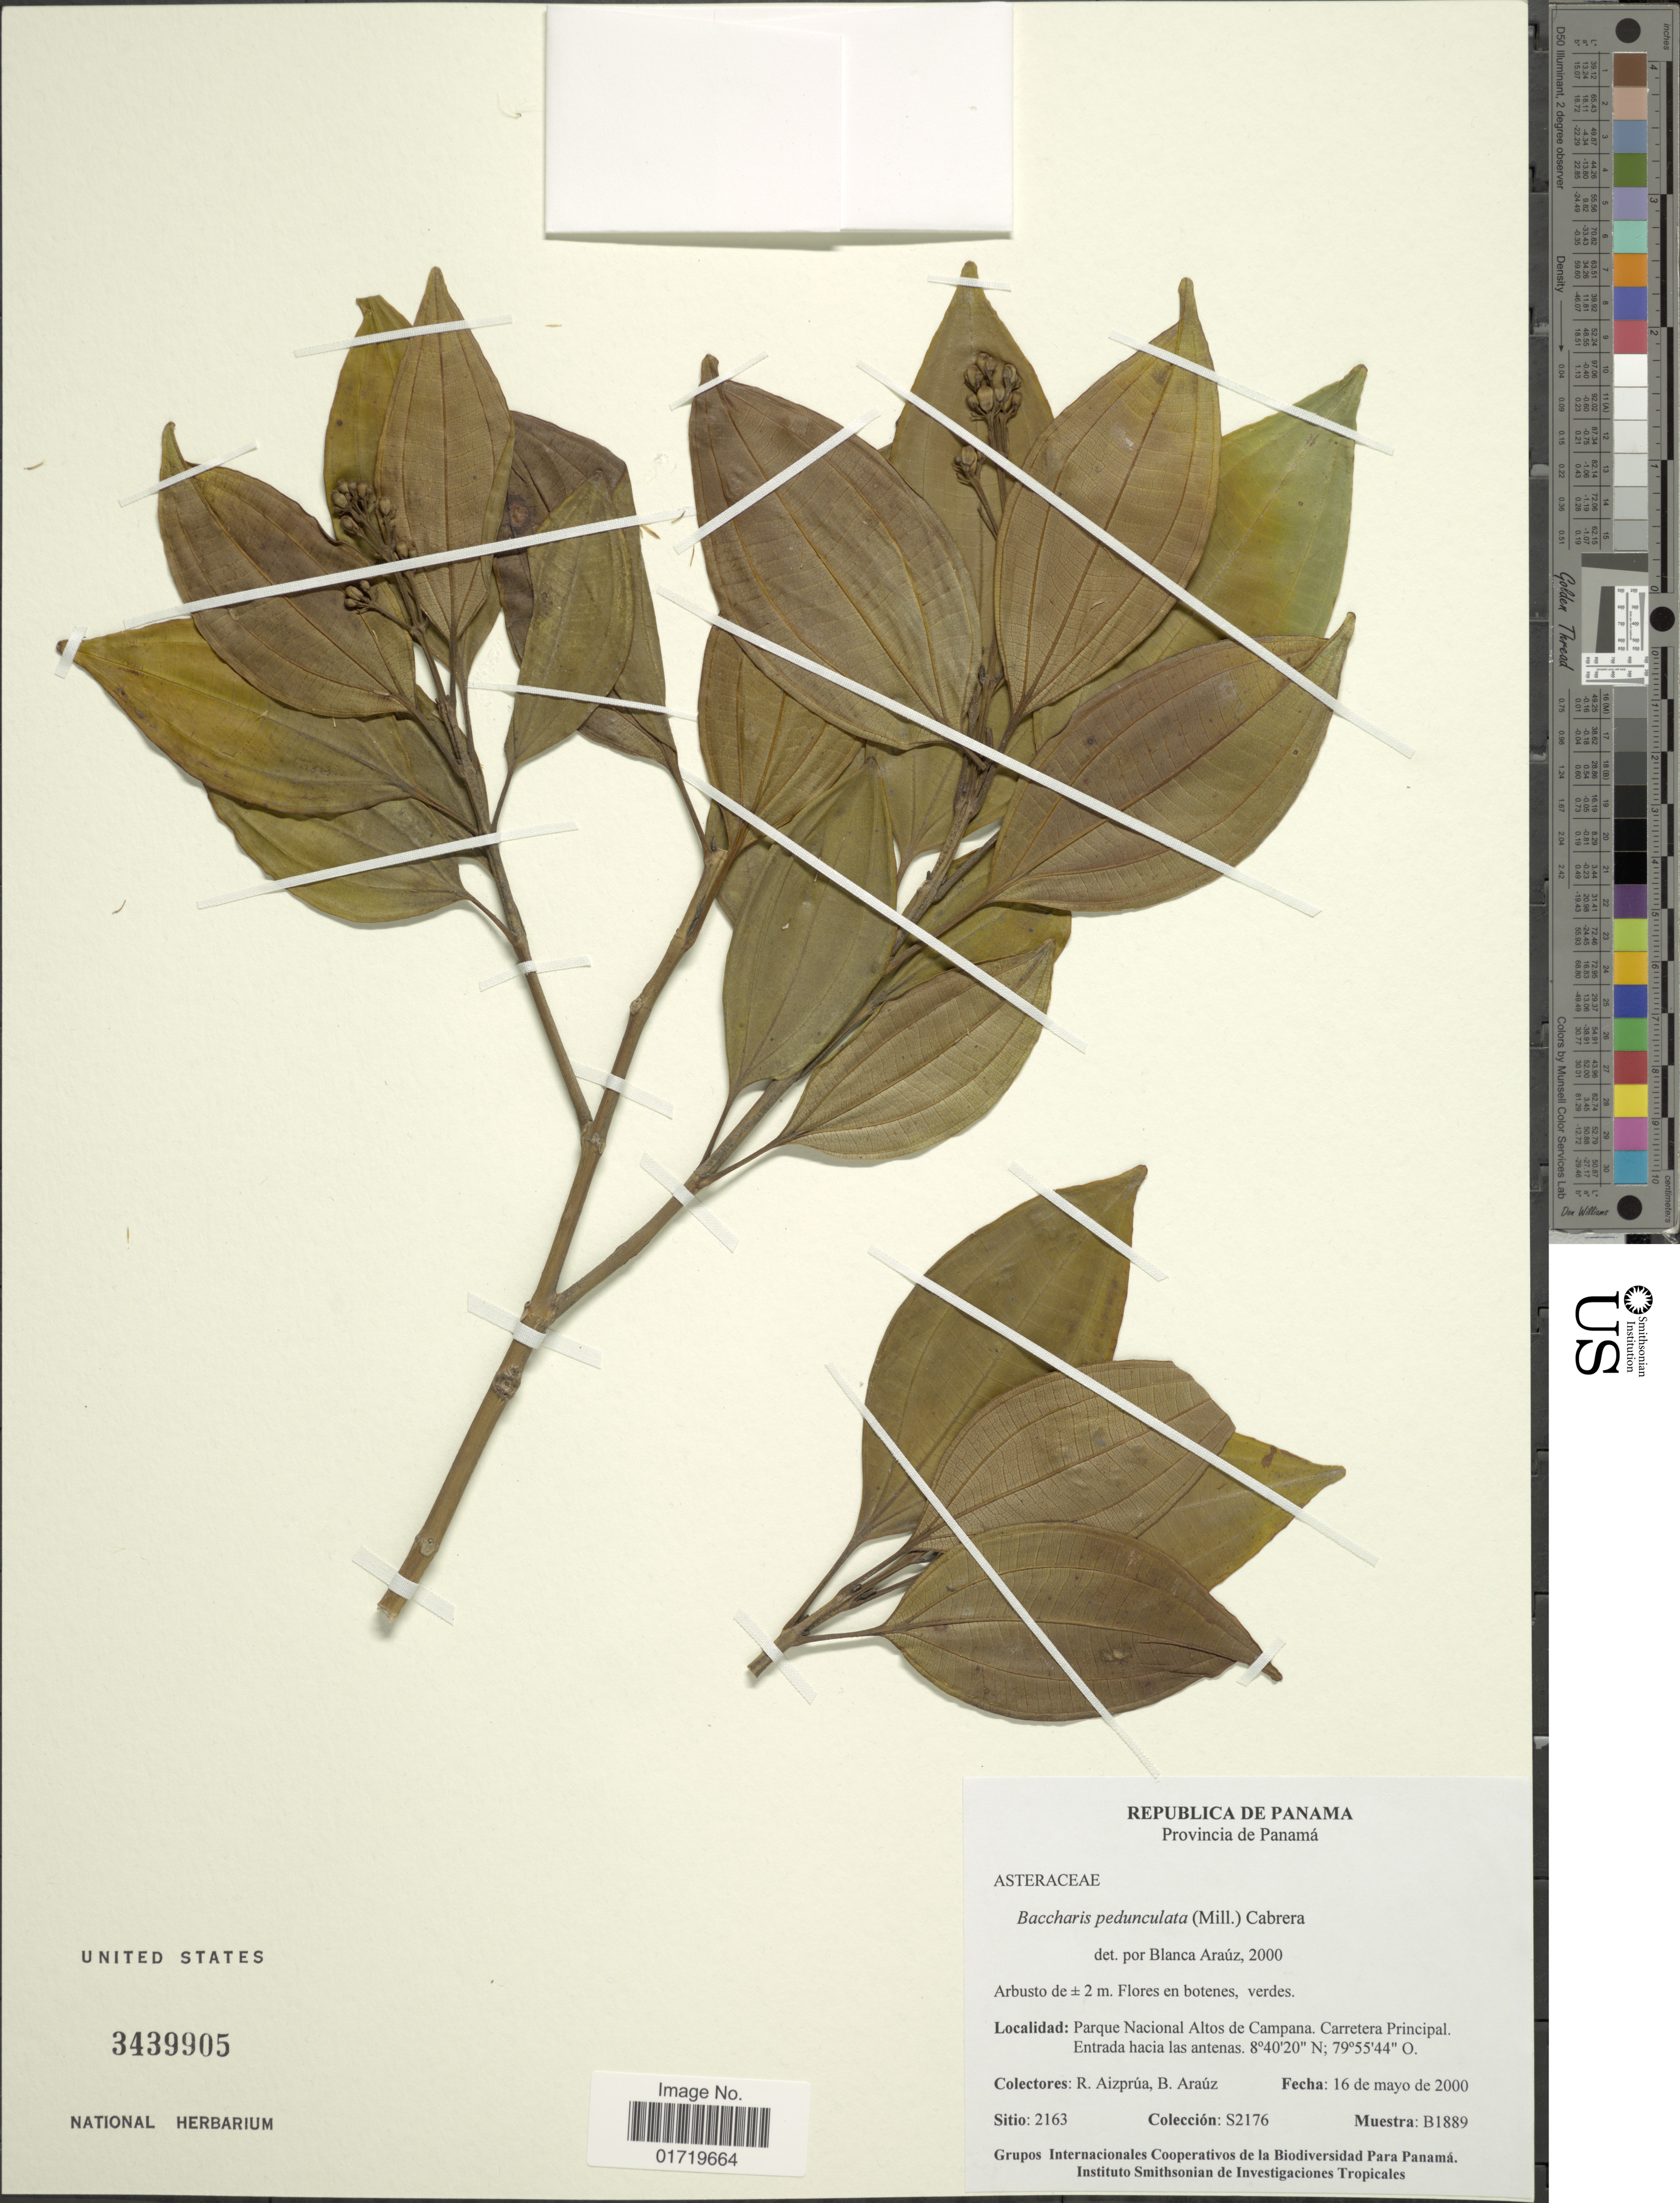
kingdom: Plantae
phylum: Tracheophyta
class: Magnoliopsida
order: Asterales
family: Asteraceae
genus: Baccharis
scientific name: Baccharis pedunculata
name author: (Mill.) Cabrera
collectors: R. Aizprúa & B. Araúz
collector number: S2176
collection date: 2000-05-16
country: Panama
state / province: Panamá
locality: Provincia de Panama, Parque Nacional Altos de Campana, Carretera Principal, Entrada hacia las antenas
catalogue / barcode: US 3439905